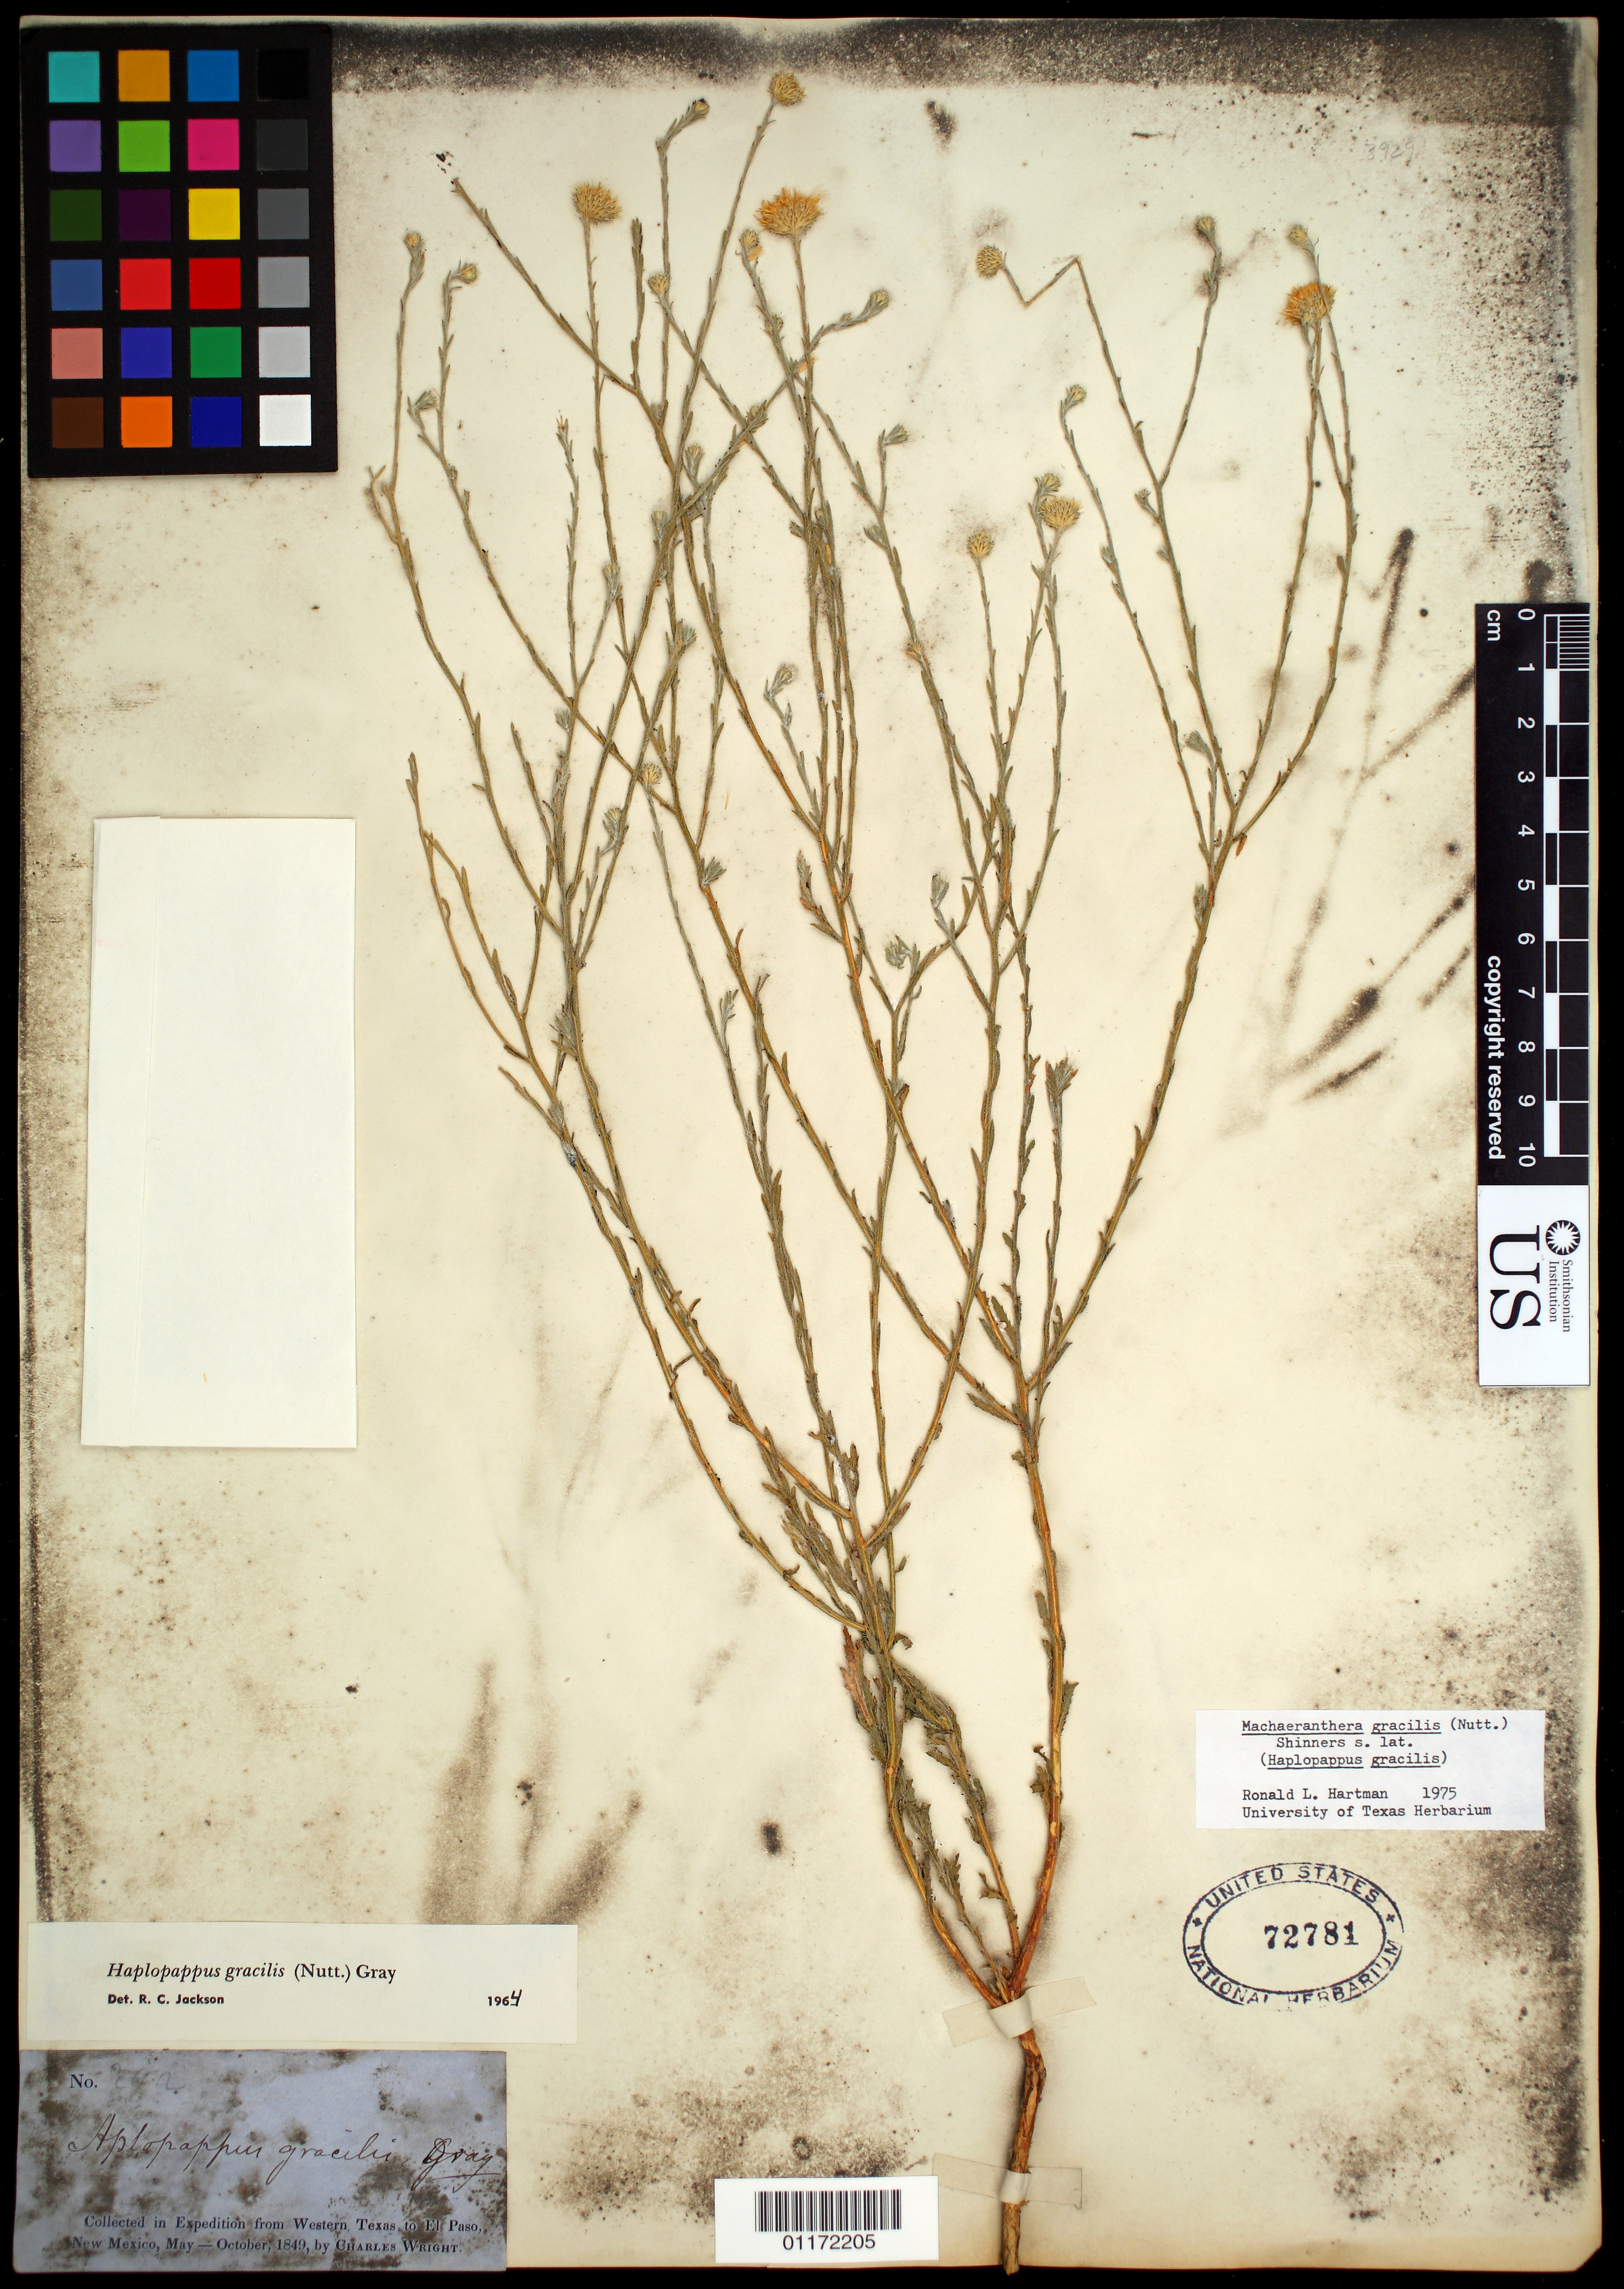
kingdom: Plantae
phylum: Tracheophyta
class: Magnoliopsida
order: Asterales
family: Asteraceae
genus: Machaeranthera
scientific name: Machaeranthera gracilis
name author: (Nutt.) Shinners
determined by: Hartman, Ronald L., Curator (RM), University of Wyoming (UNITED STATES)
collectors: C. Wright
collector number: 242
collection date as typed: May 1849 to -- Oct 1849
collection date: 1849-05/1849-10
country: United States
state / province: New Mexico / Texas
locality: from Western Texas to El Paso, New Mexico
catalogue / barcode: US 72781